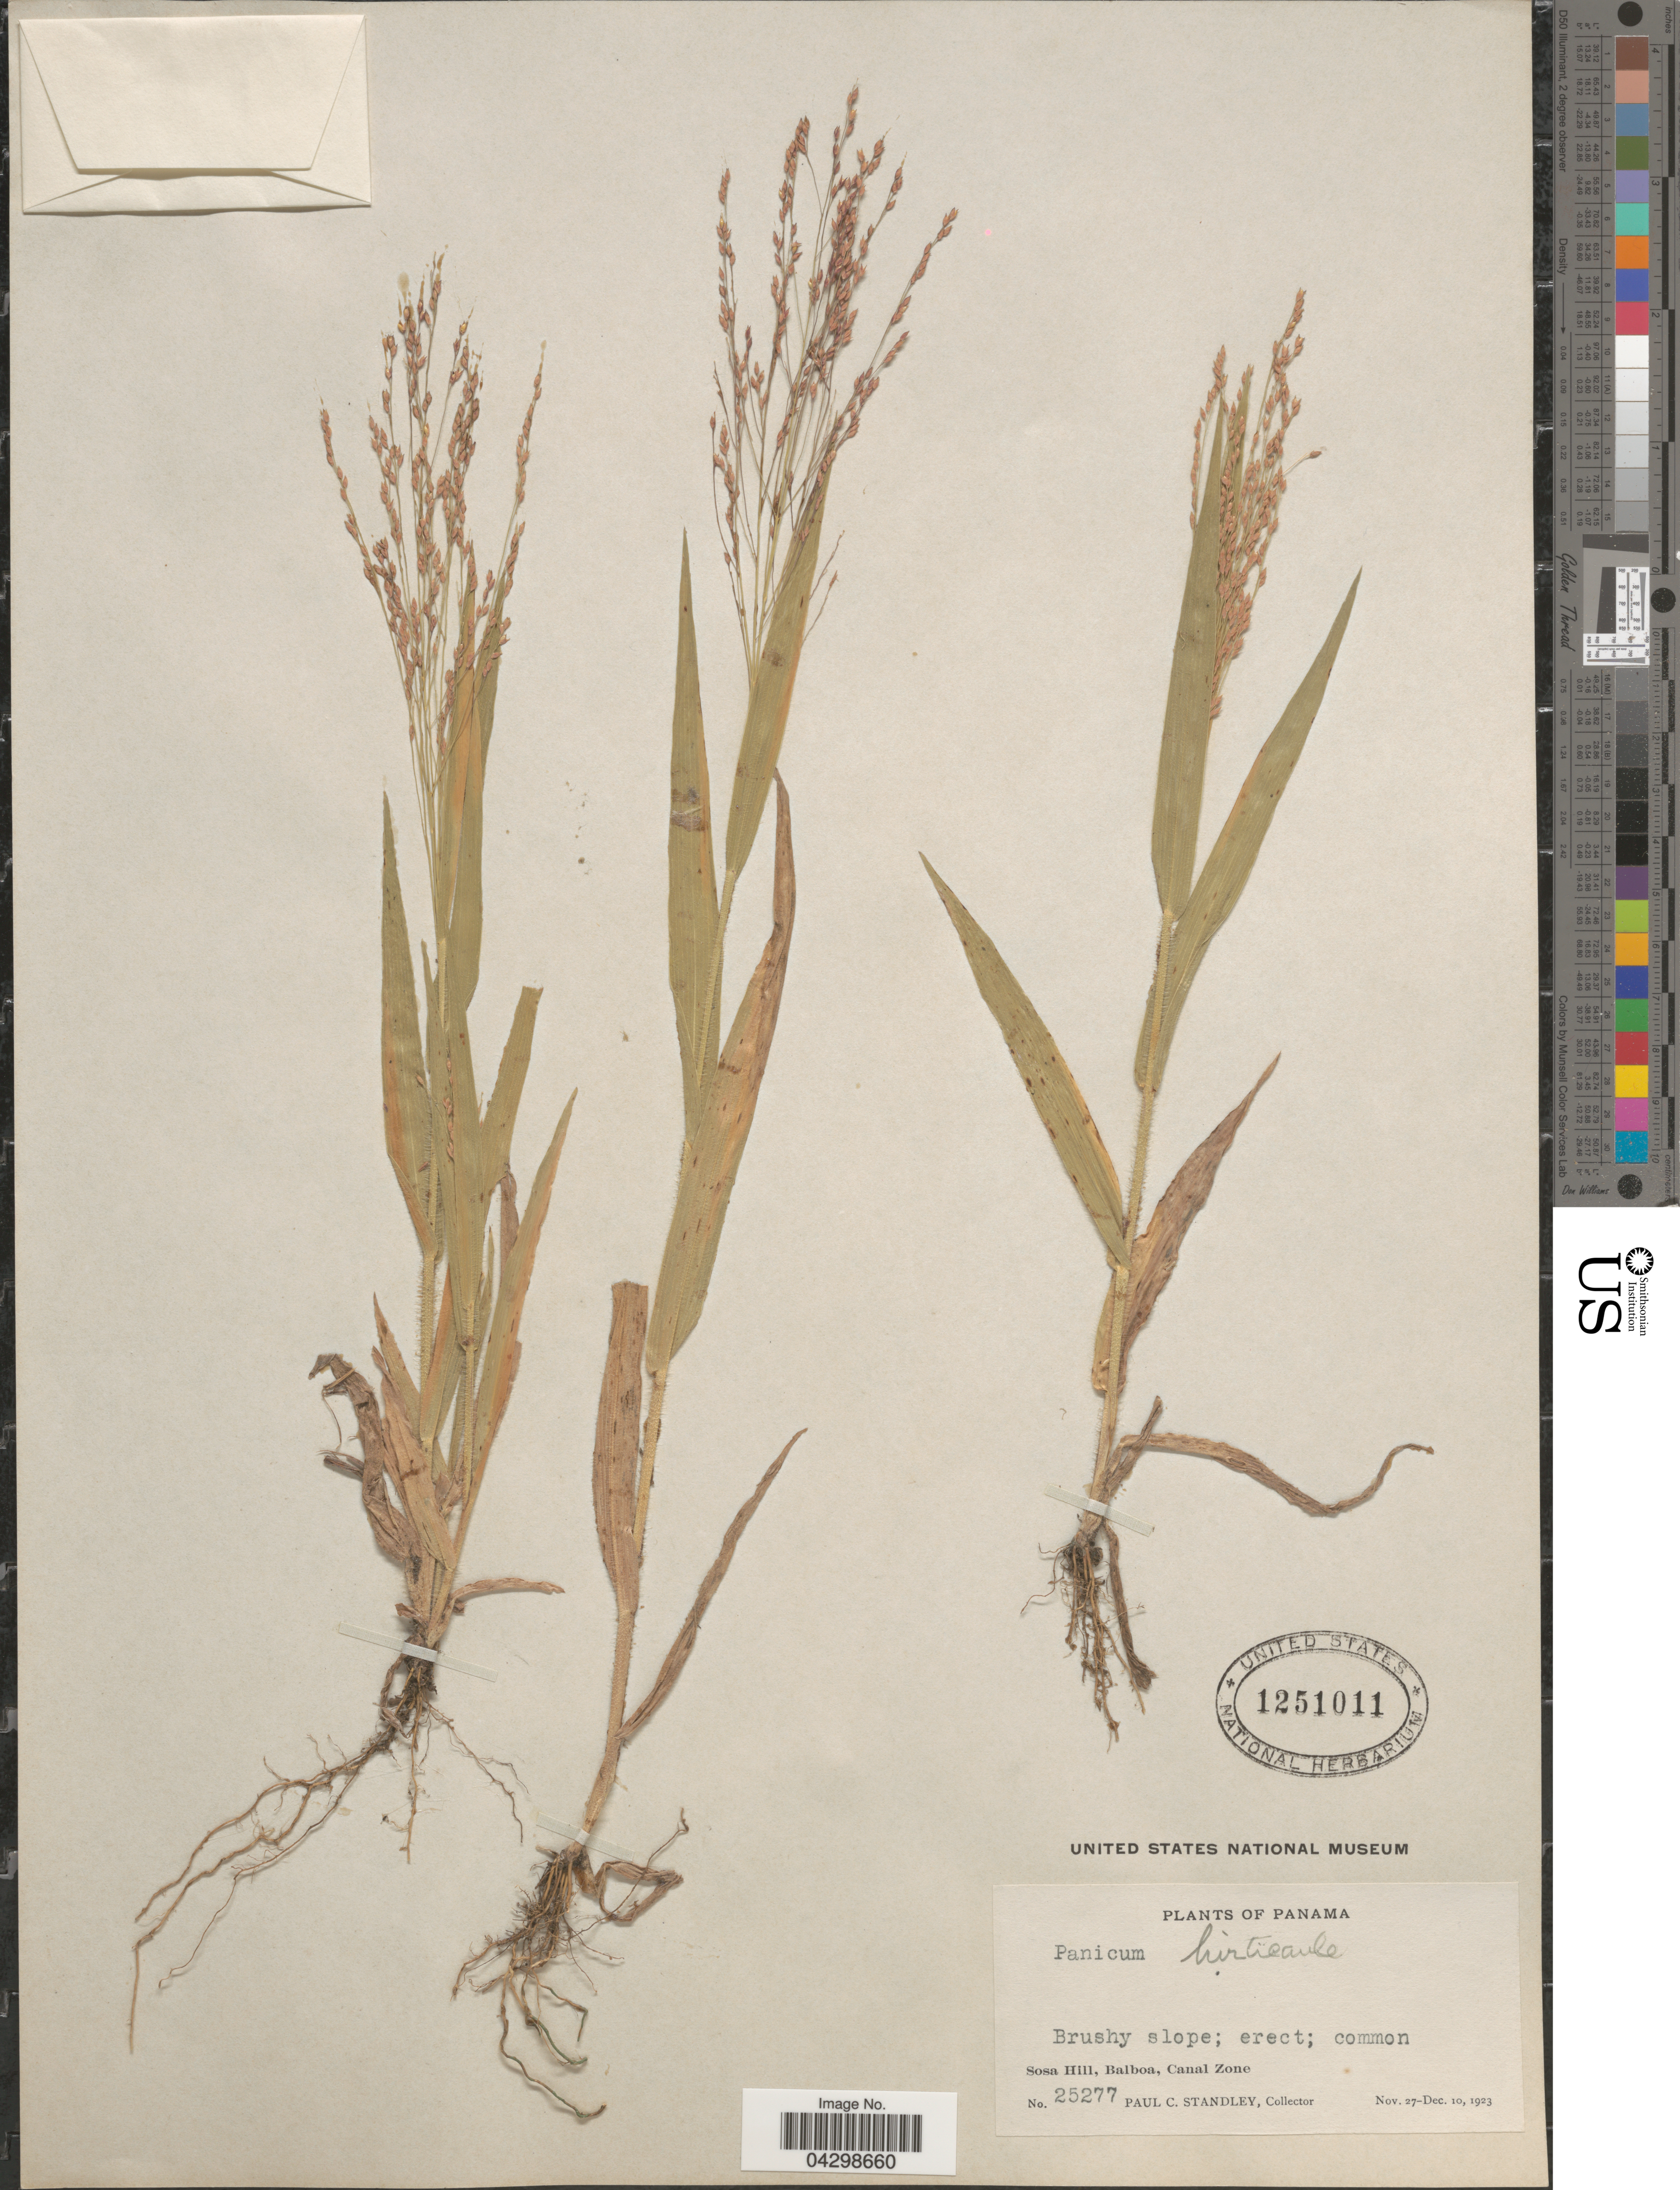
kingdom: Plantae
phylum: Tracheophyta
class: Liliopsida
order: Poales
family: Poaceae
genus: Panicum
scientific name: Panicum hirticaule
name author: J. Presl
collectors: P. C. Standley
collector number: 25277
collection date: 1923-11-27/1923-12-10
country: Panama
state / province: Colón / Panamá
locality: Sosa Hill, Balboa, Canal Zone.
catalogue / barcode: US 1251011